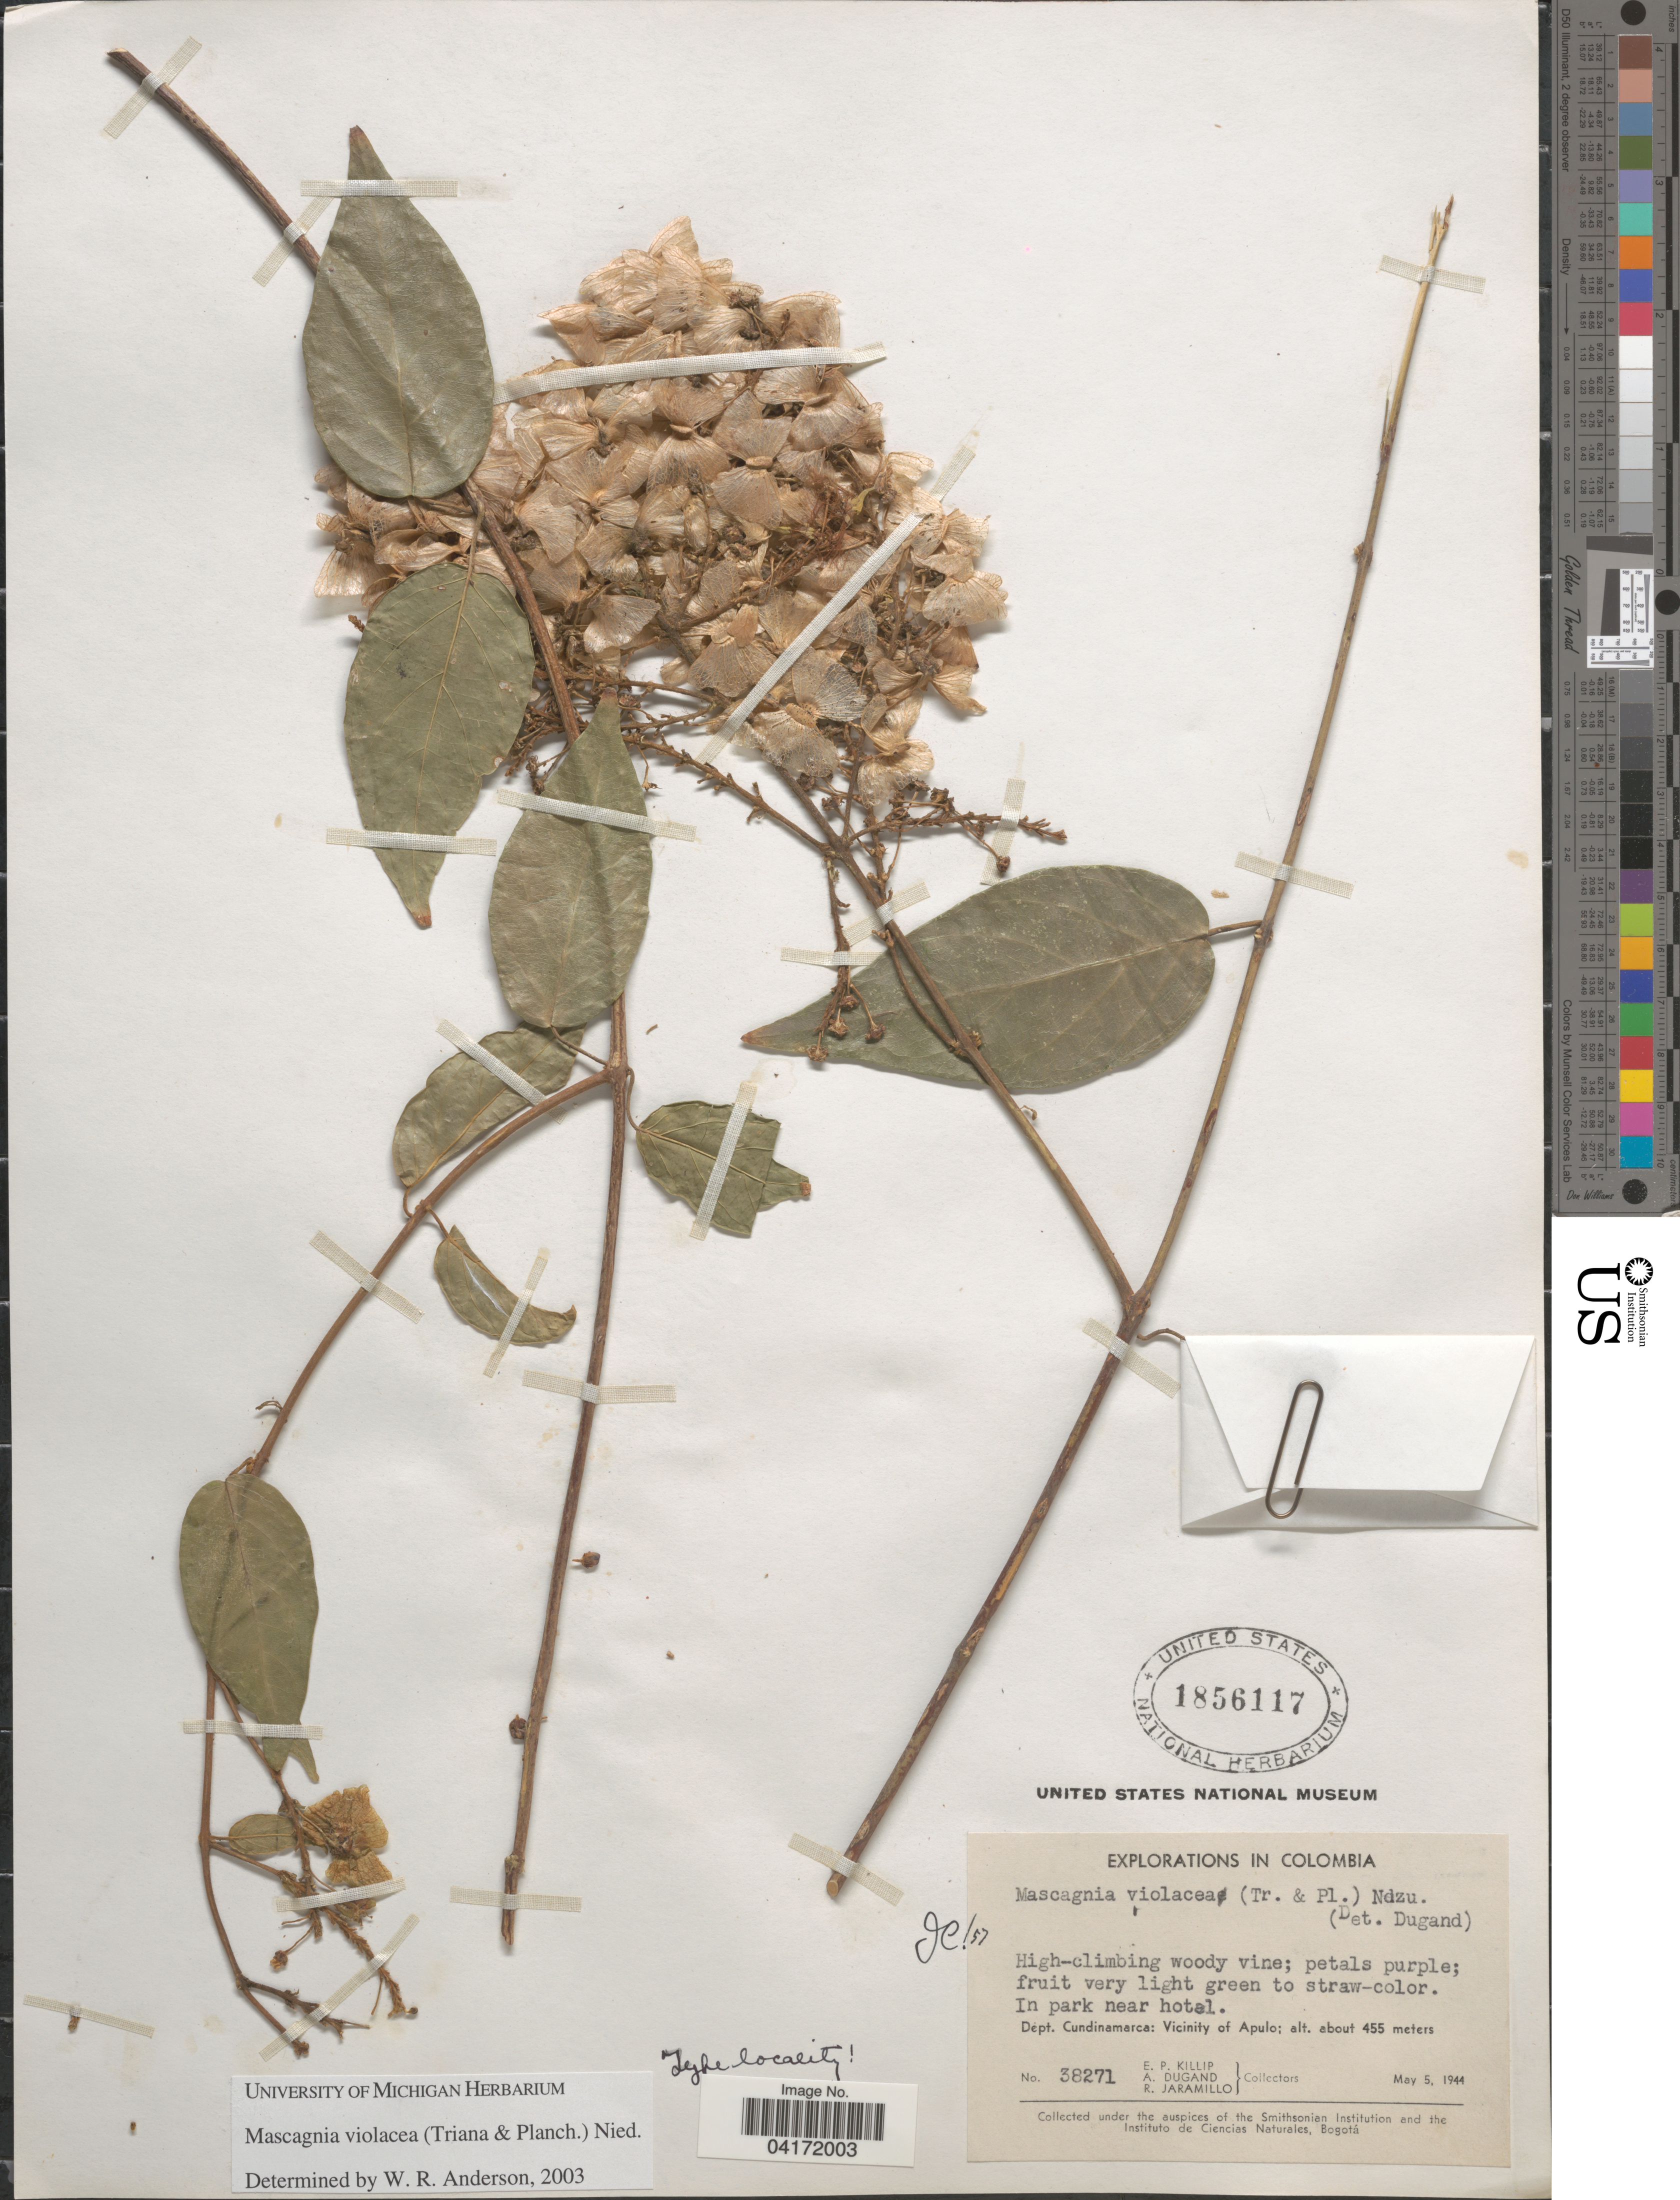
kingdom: Plantae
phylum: Tracheophyta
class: Magnoliopsida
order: Malpighiales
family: Malpighiaceae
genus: Mascagnia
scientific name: Mascagnia violacea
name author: (Triana & Planch.) Nied.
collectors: E. P. Killip, A. Dugand & R. Jaramillo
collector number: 38271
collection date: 1944-05-05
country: Colombia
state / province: Cundinamarca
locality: Explorations in Colombia. Dept. Cundinamarca: Vicinity of Apulo.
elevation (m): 455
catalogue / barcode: US 1856117